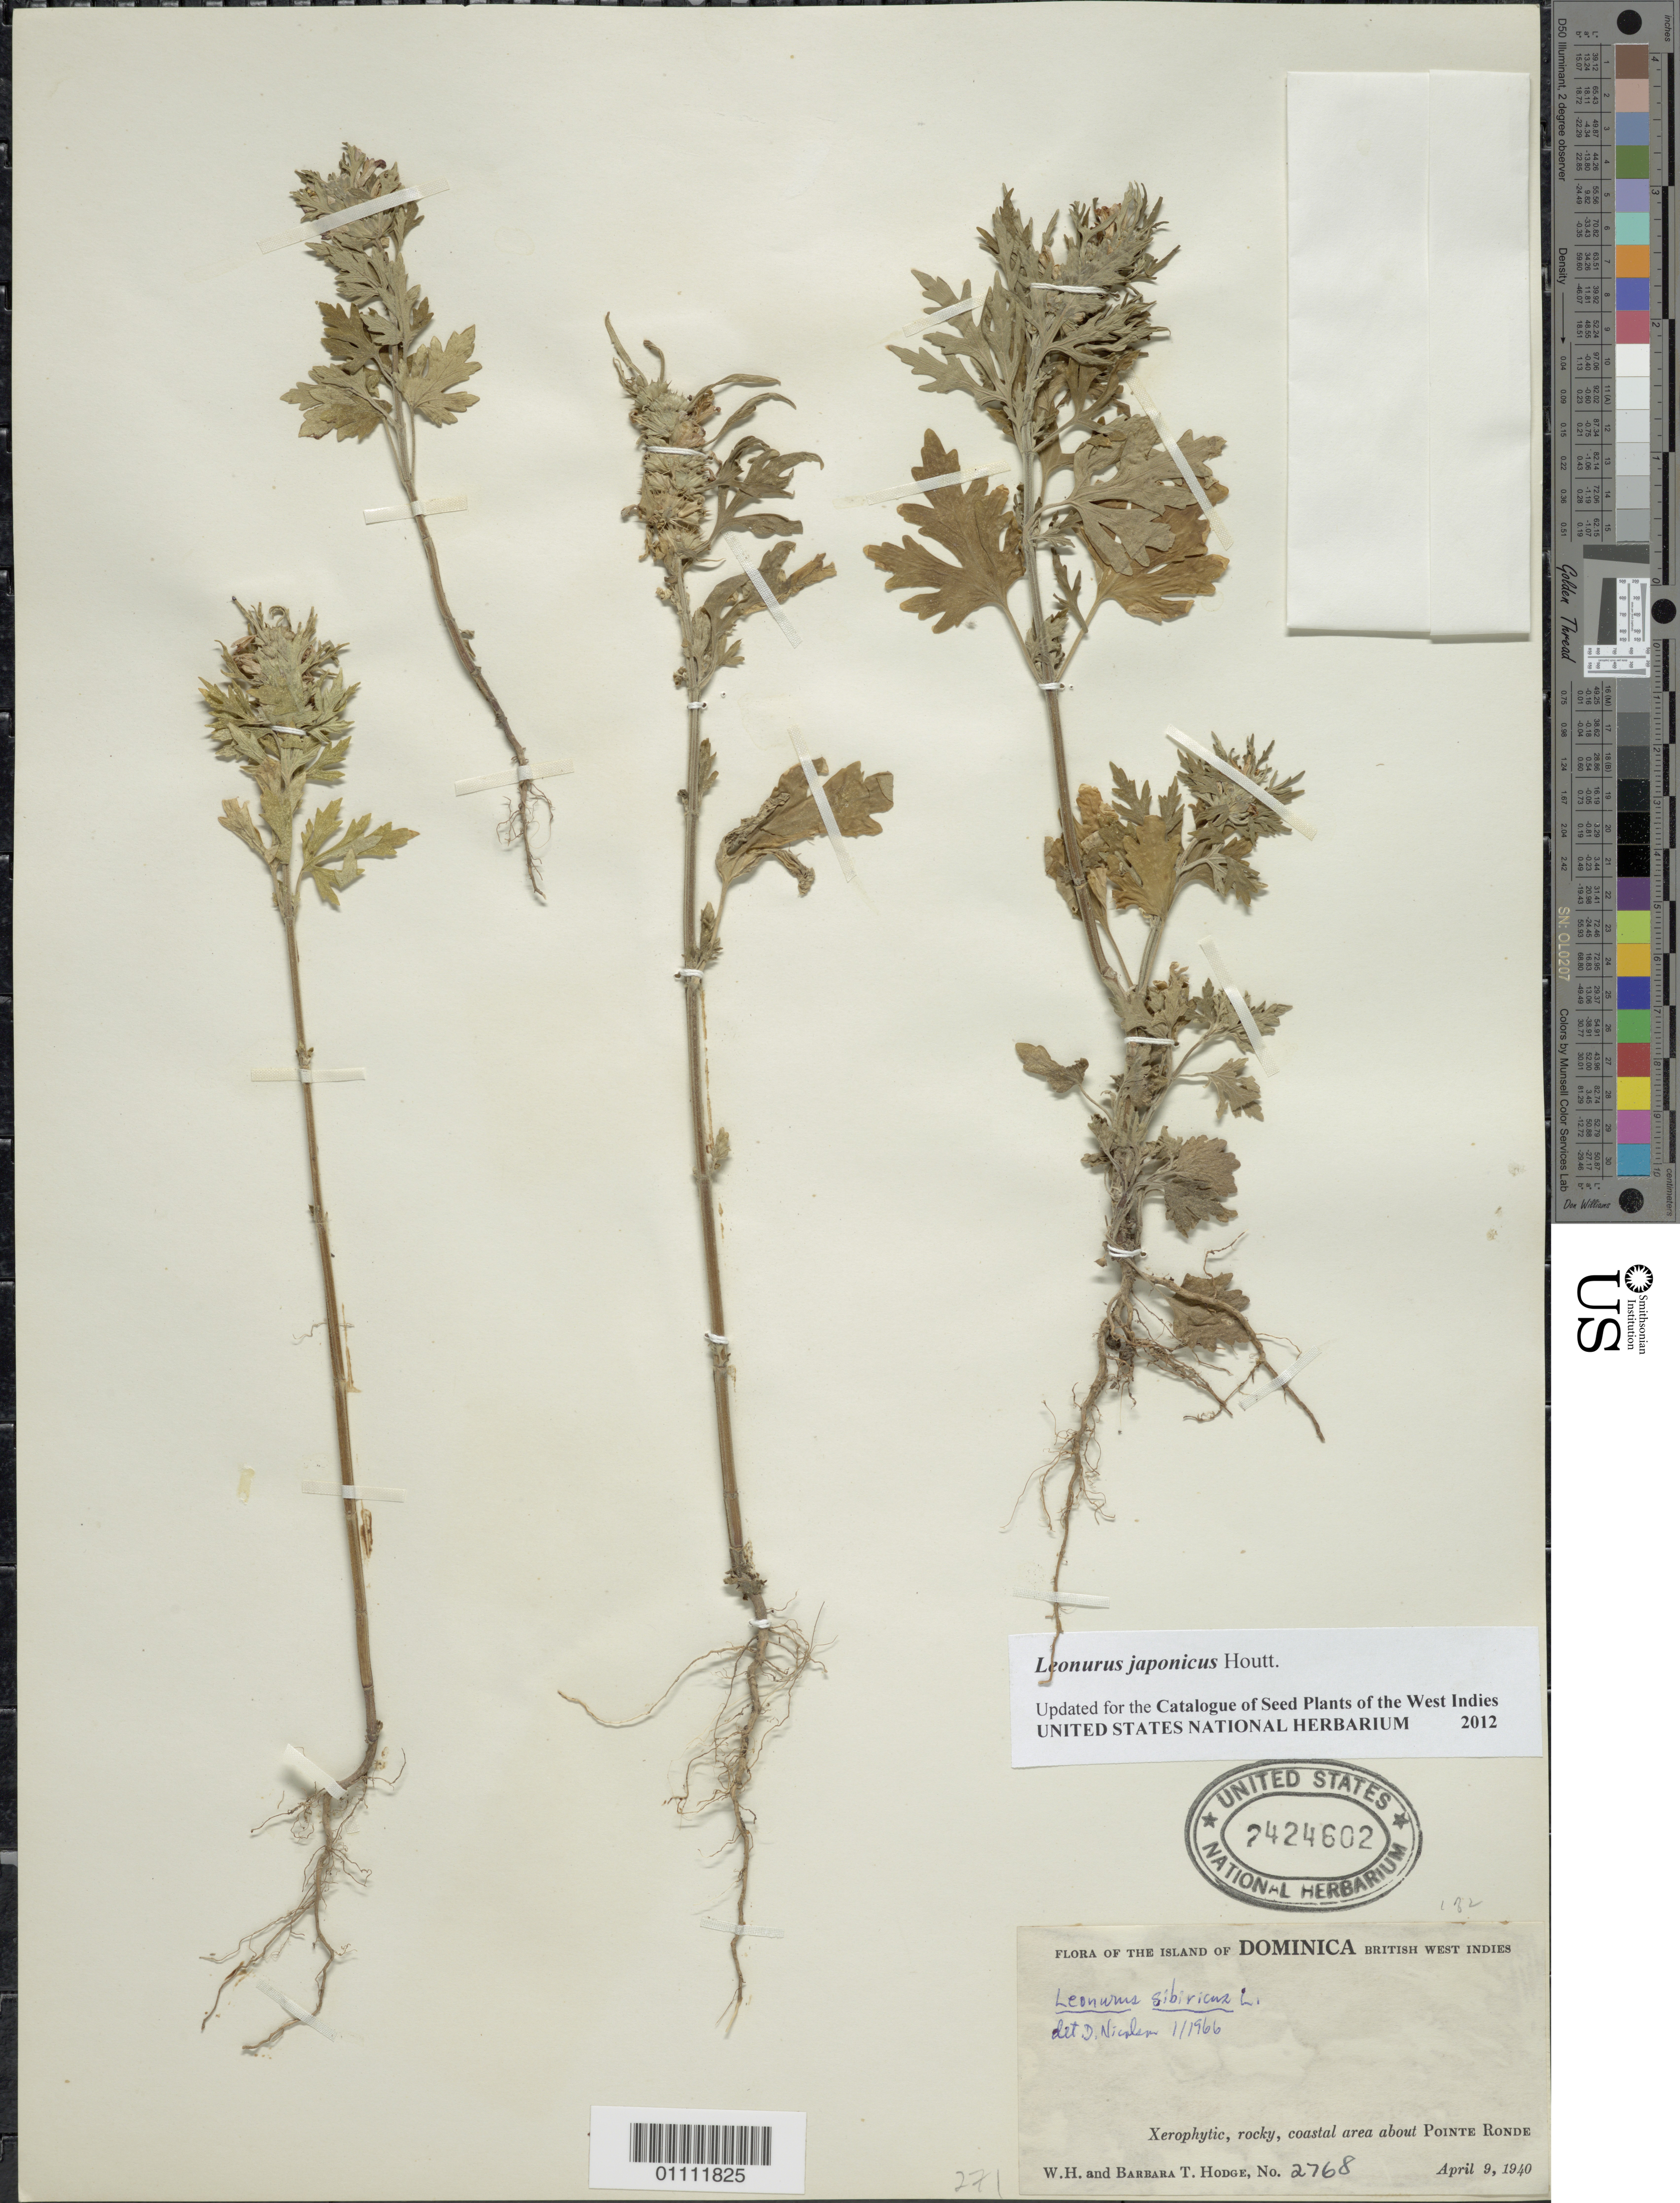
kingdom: Plantae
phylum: Tracheophyta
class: Magnoliopsida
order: Lamiales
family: Lamiaceae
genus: Leonurus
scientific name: Leonurus japonicus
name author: Houtt.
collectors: W. Hodge & B. Hodge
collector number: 2768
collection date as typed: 09 Apr 1940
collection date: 1940-04-09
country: Dominica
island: Dominica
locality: Pointe Ronde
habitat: Xerophytic, rocky, coastal area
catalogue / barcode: US 2424602